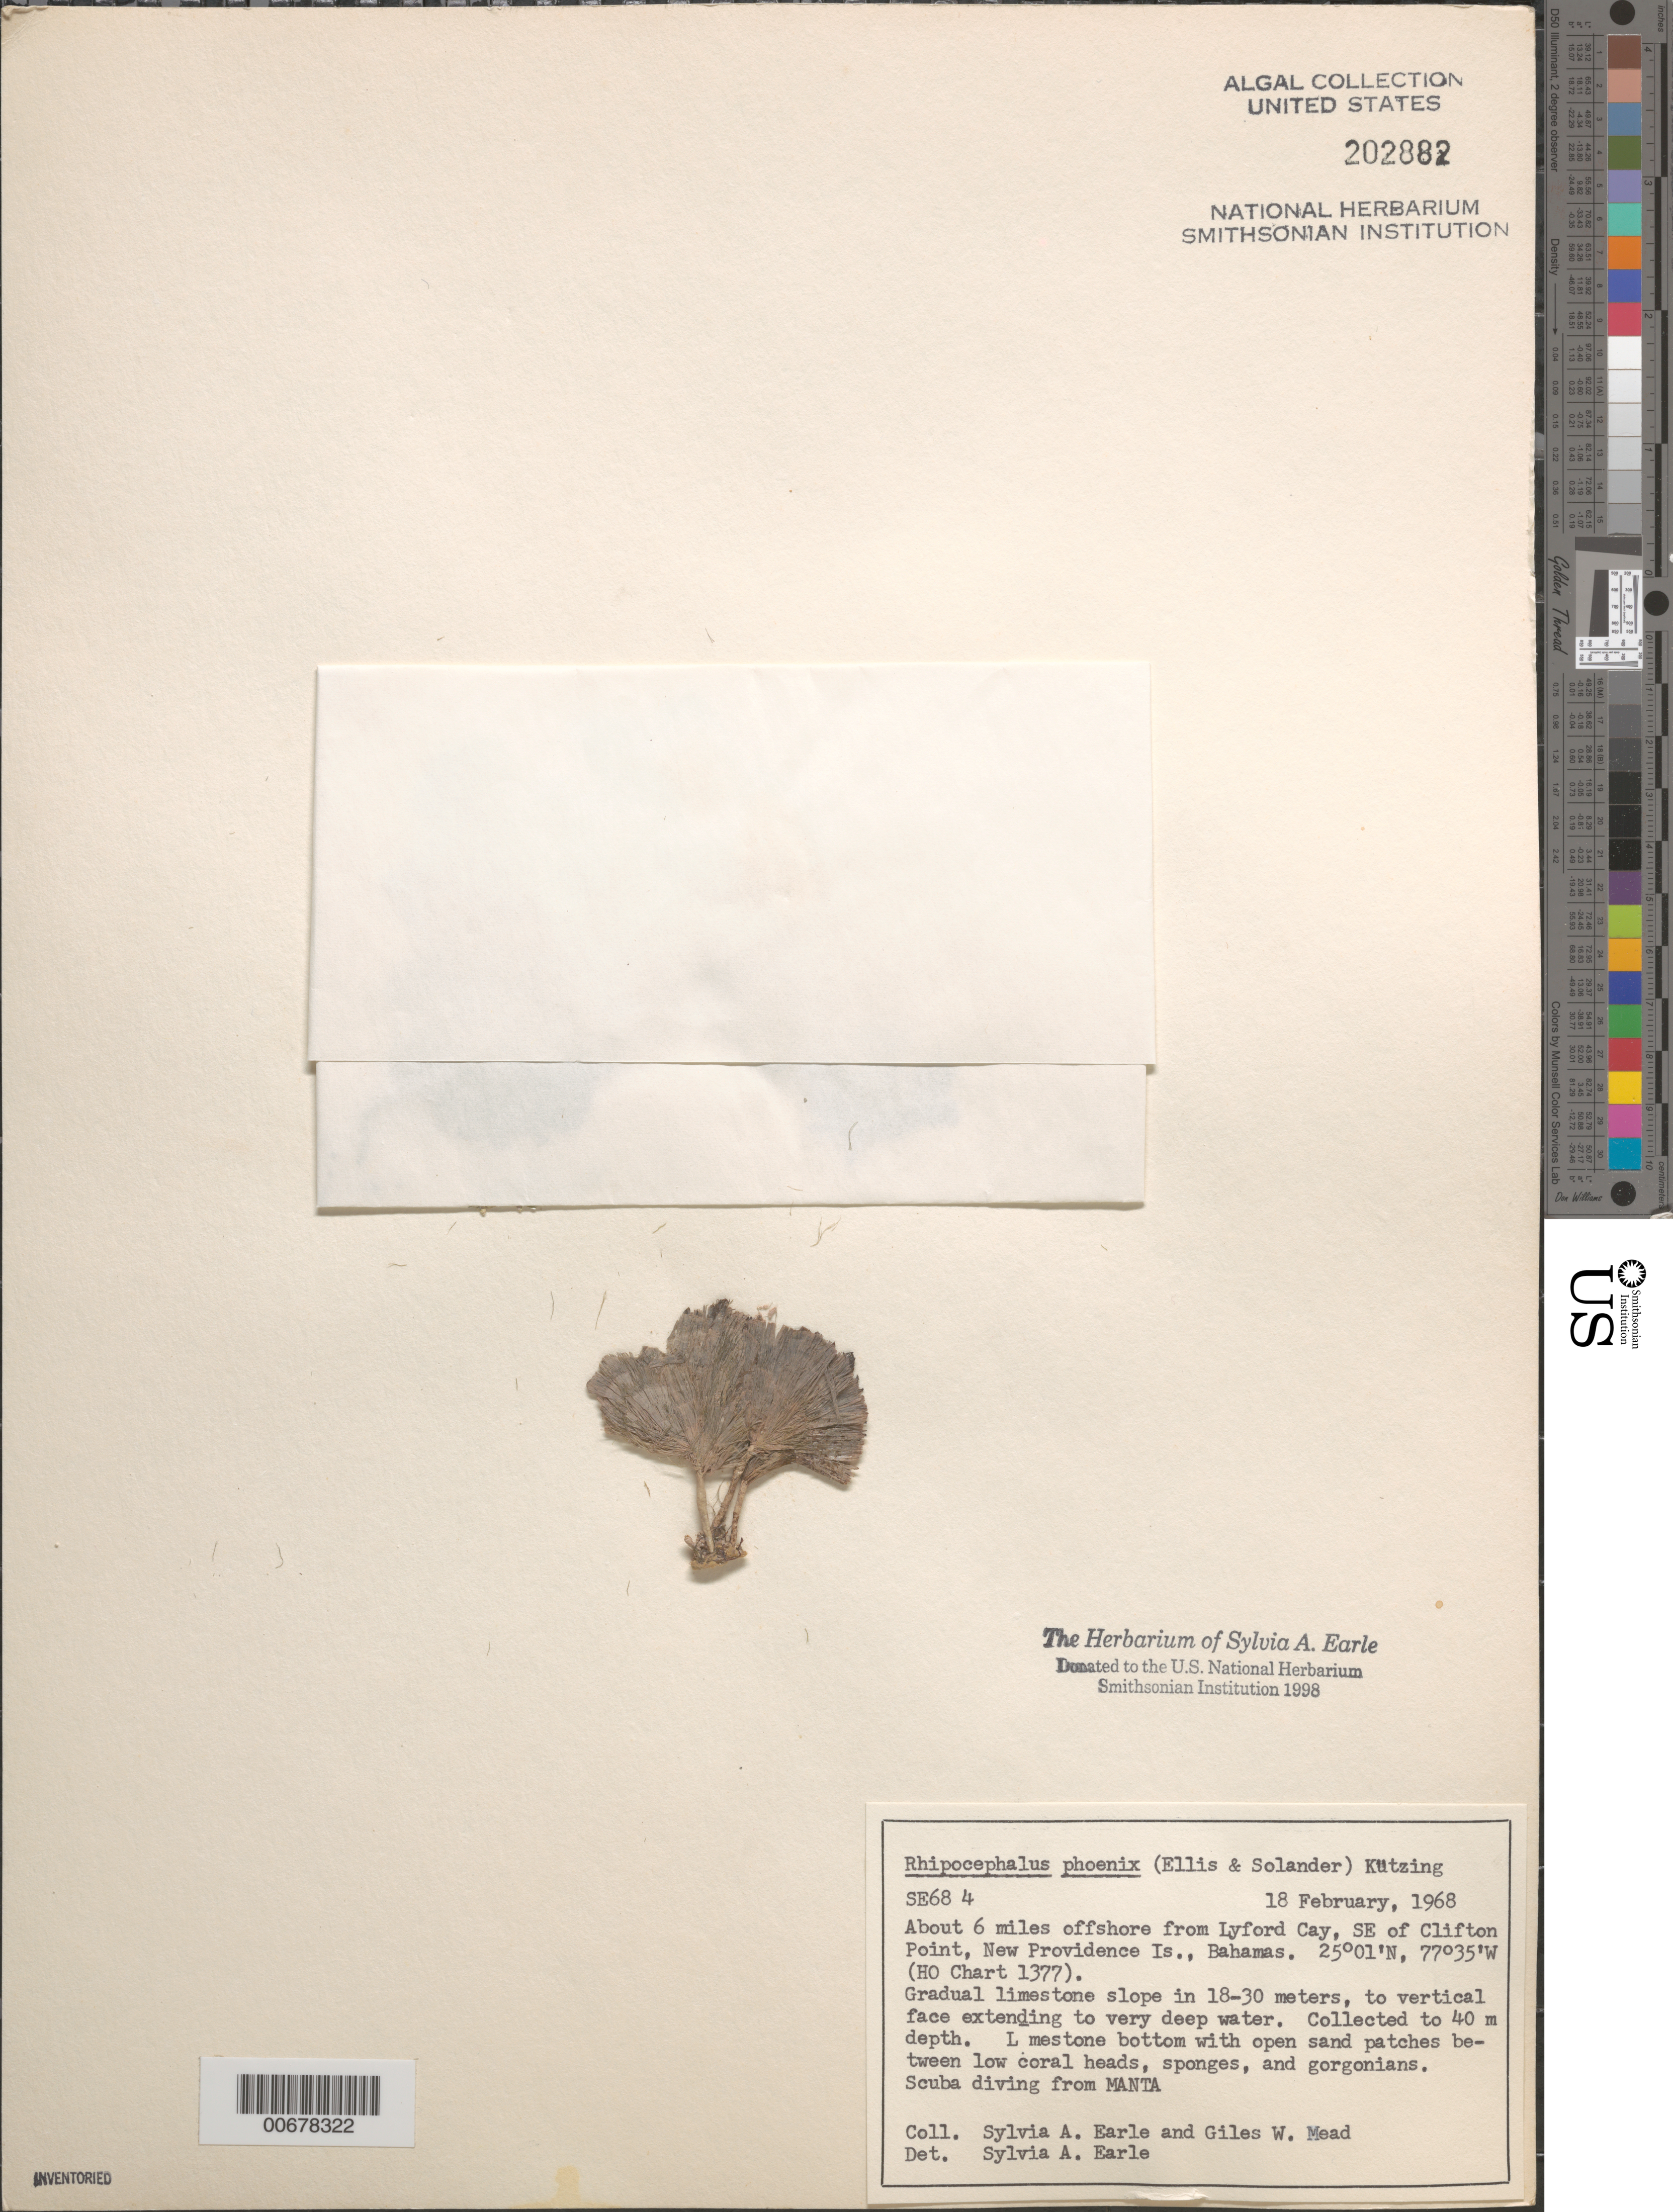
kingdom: Plantae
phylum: Chlorophyta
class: Ulvophyceae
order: Bryopsidales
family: Udoteaceae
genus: Rhipocephalus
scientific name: Rhipocephalus phoenix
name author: (J. Ellis & Sol.) Kütz.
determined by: Earle, S. A.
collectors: S. A. Earle & G. W. Mead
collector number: SE 684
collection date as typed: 18 Feb 1968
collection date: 1968-02-18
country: Bahamas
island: New Providence Island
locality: Ca. 6 miles off Lyford Cay, southeast of Clifton Point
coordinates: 25 01' N, 77 35' W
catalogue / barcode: US 202882